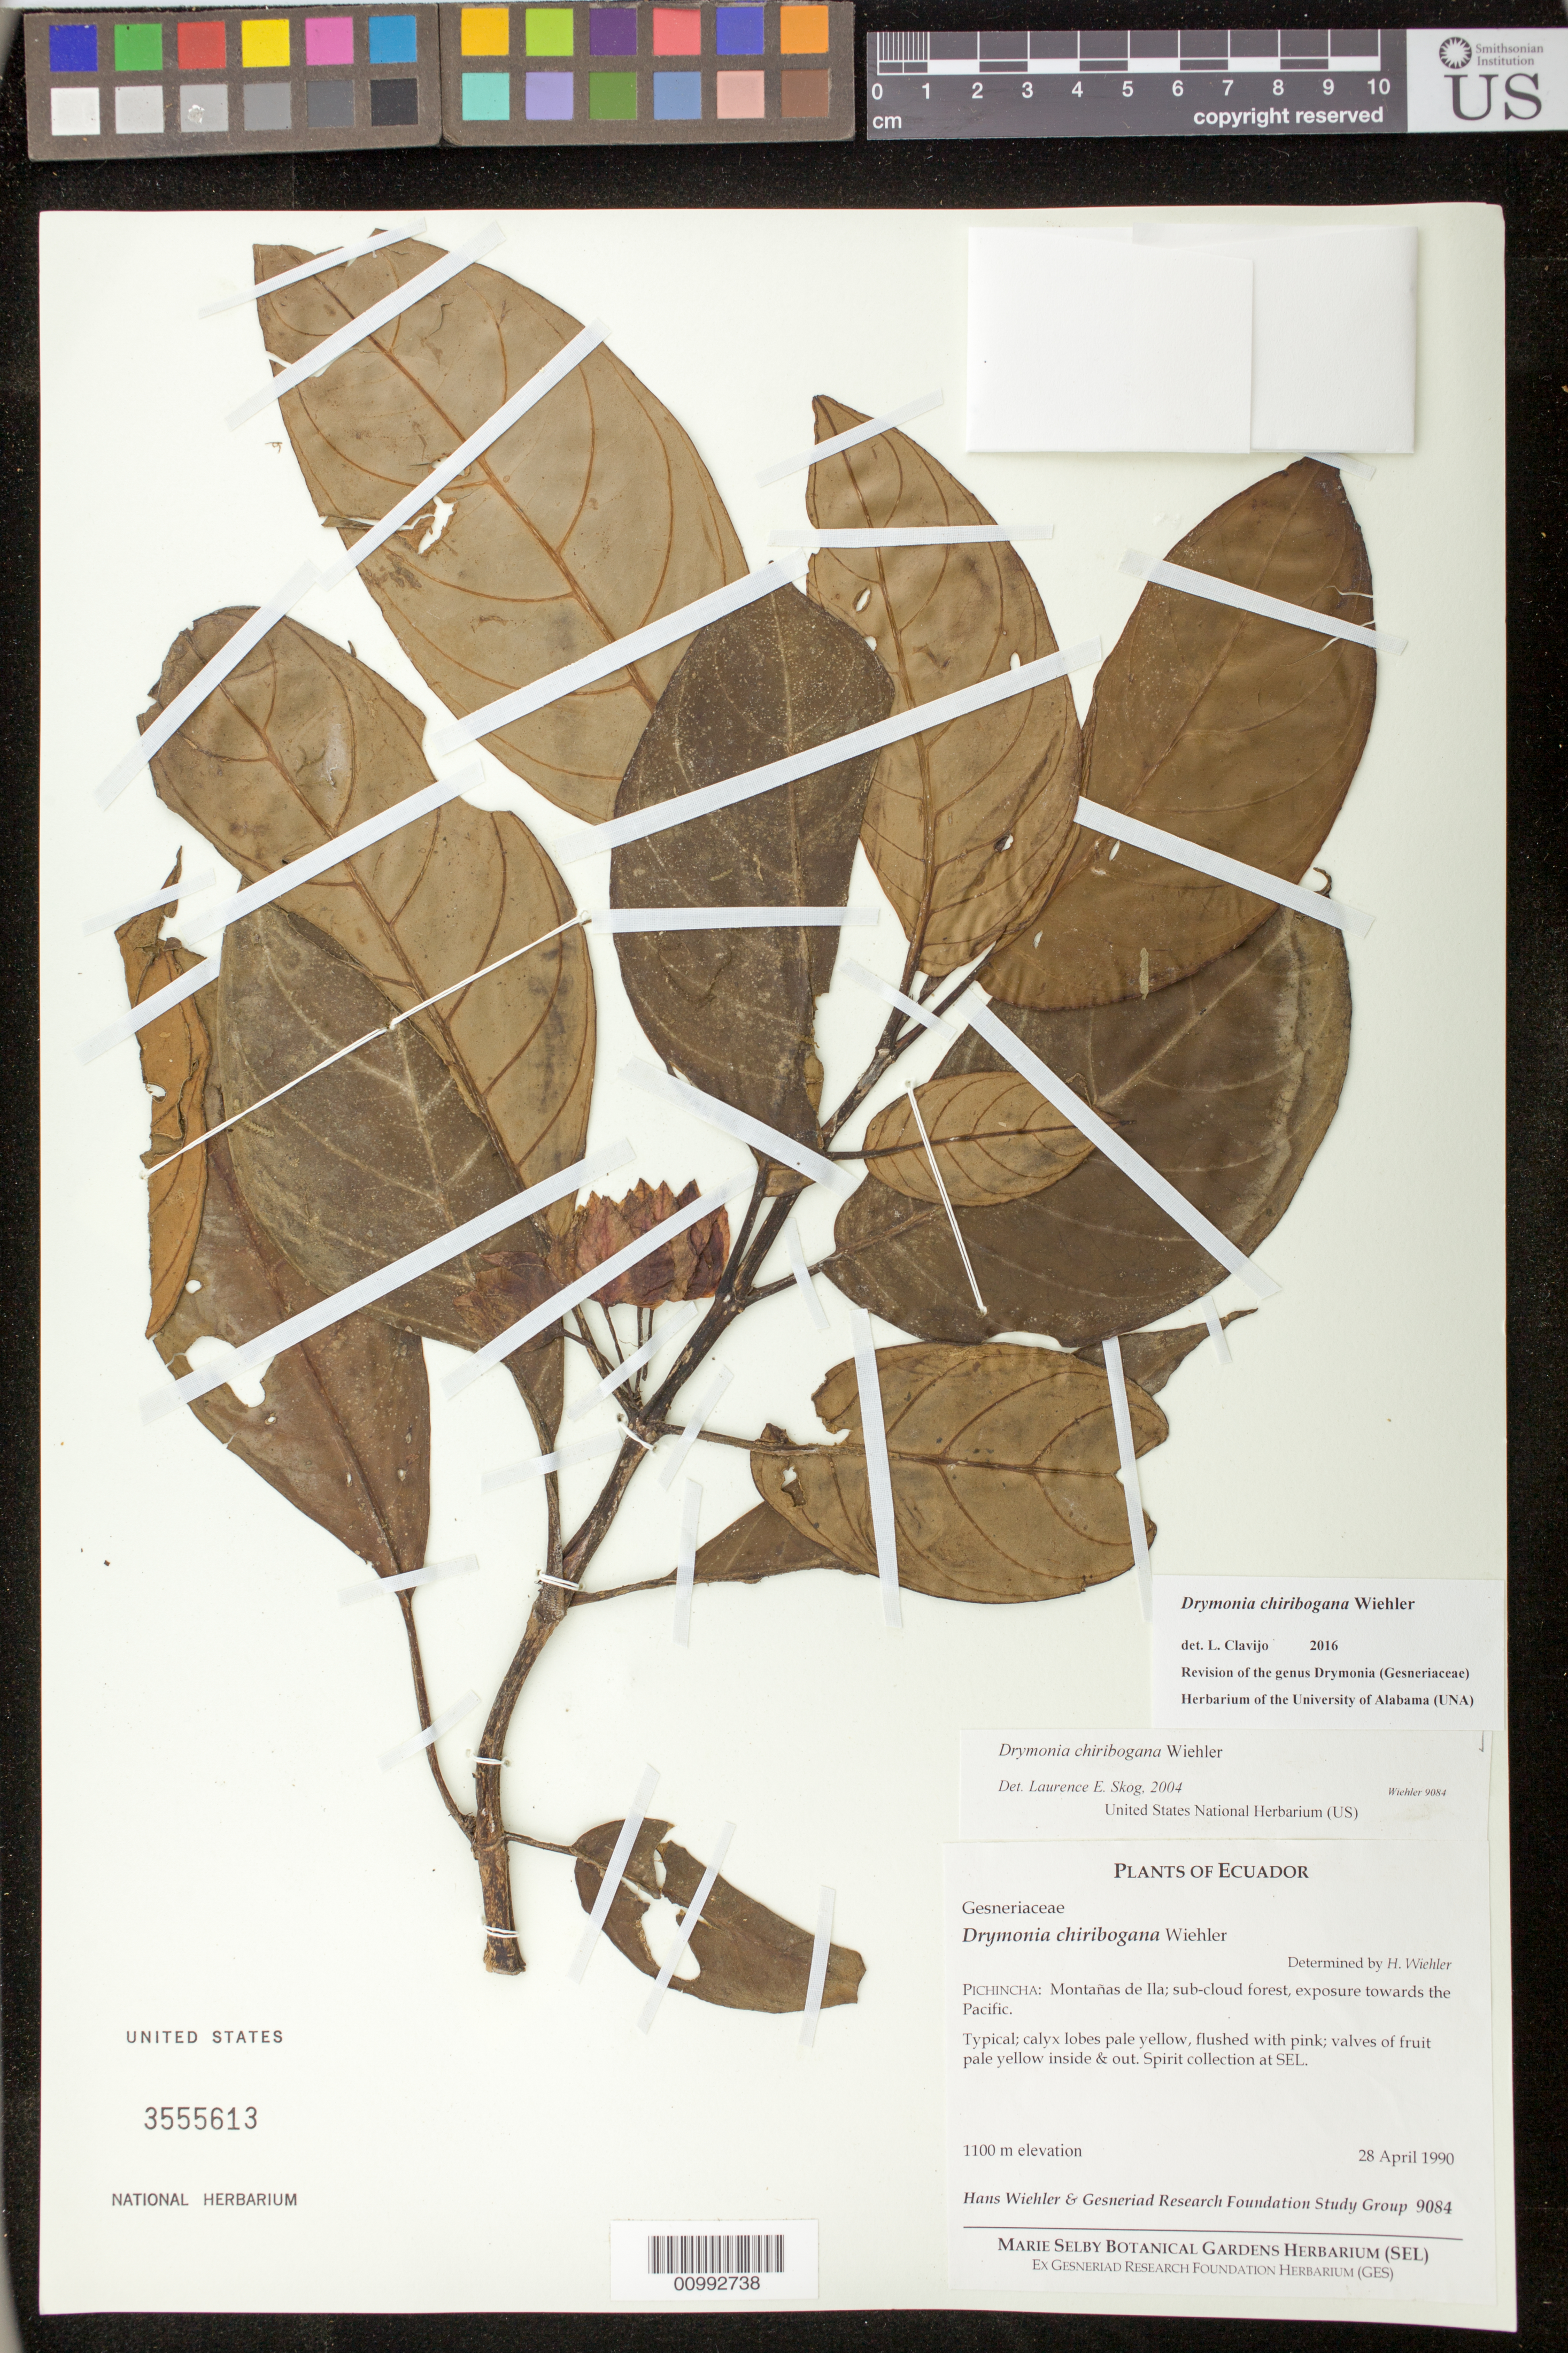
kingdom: Plantae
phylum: Tracheophyta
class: Magnoliopsida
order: Lamiales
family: Gesneriaceae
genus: Drymonia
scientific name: Drymonia chiribogana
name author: Wiehler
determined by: Skog, Laurence E.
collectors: H. J. Wiehler & GRF Study Group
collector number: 9084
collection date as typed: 28 Apr 1990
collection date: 1990-04-28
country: Ecuador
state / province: Pichincha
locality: Pichincha: Montañas de Ila; sub-cloud forest, exposure towards the Pacific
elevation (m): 1100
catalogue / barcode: US 3555613